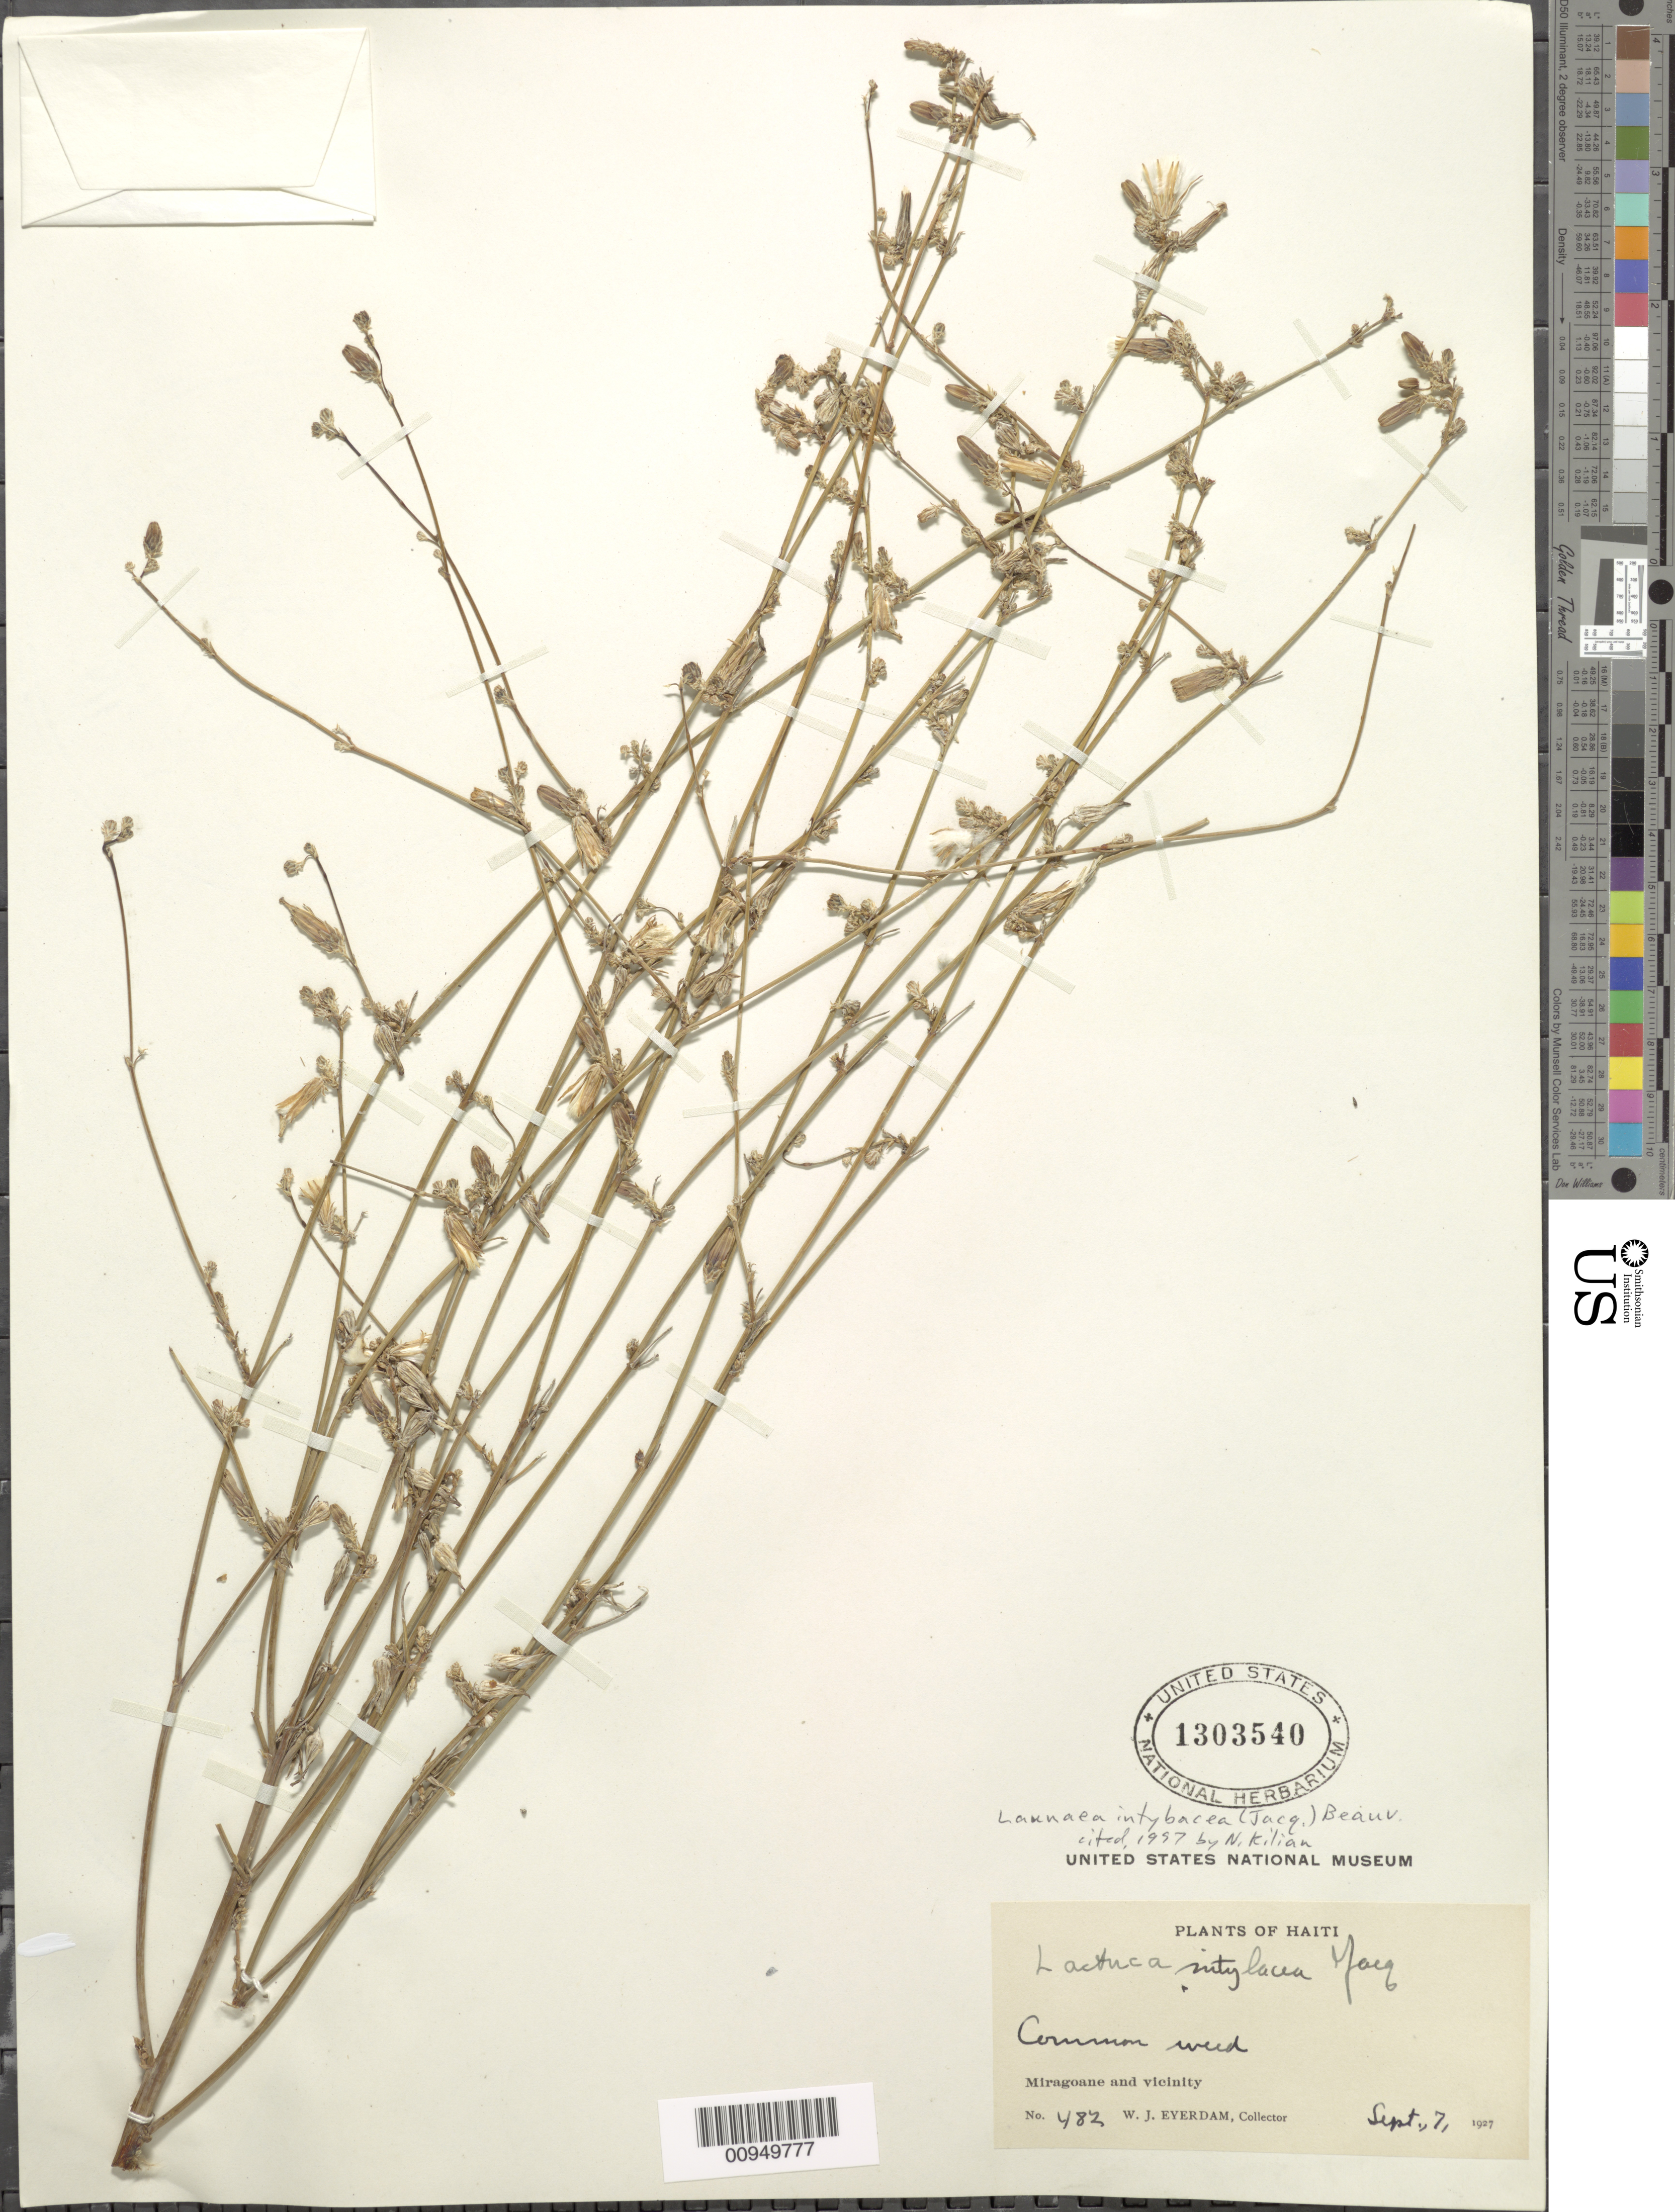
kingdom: Plantae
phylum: Tracheophyta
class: Magnoliopsida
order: Asterales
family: Asteraceae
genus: Launaea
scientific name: Launaea intybacea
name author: (Jacq.) Beauverd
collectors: W. Everdam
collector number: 482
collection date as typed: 07 Sep 1927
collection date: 1927-09-07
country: Haiti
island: Hispaniola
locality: Miragoane and vicinity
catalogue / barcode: US 1303540